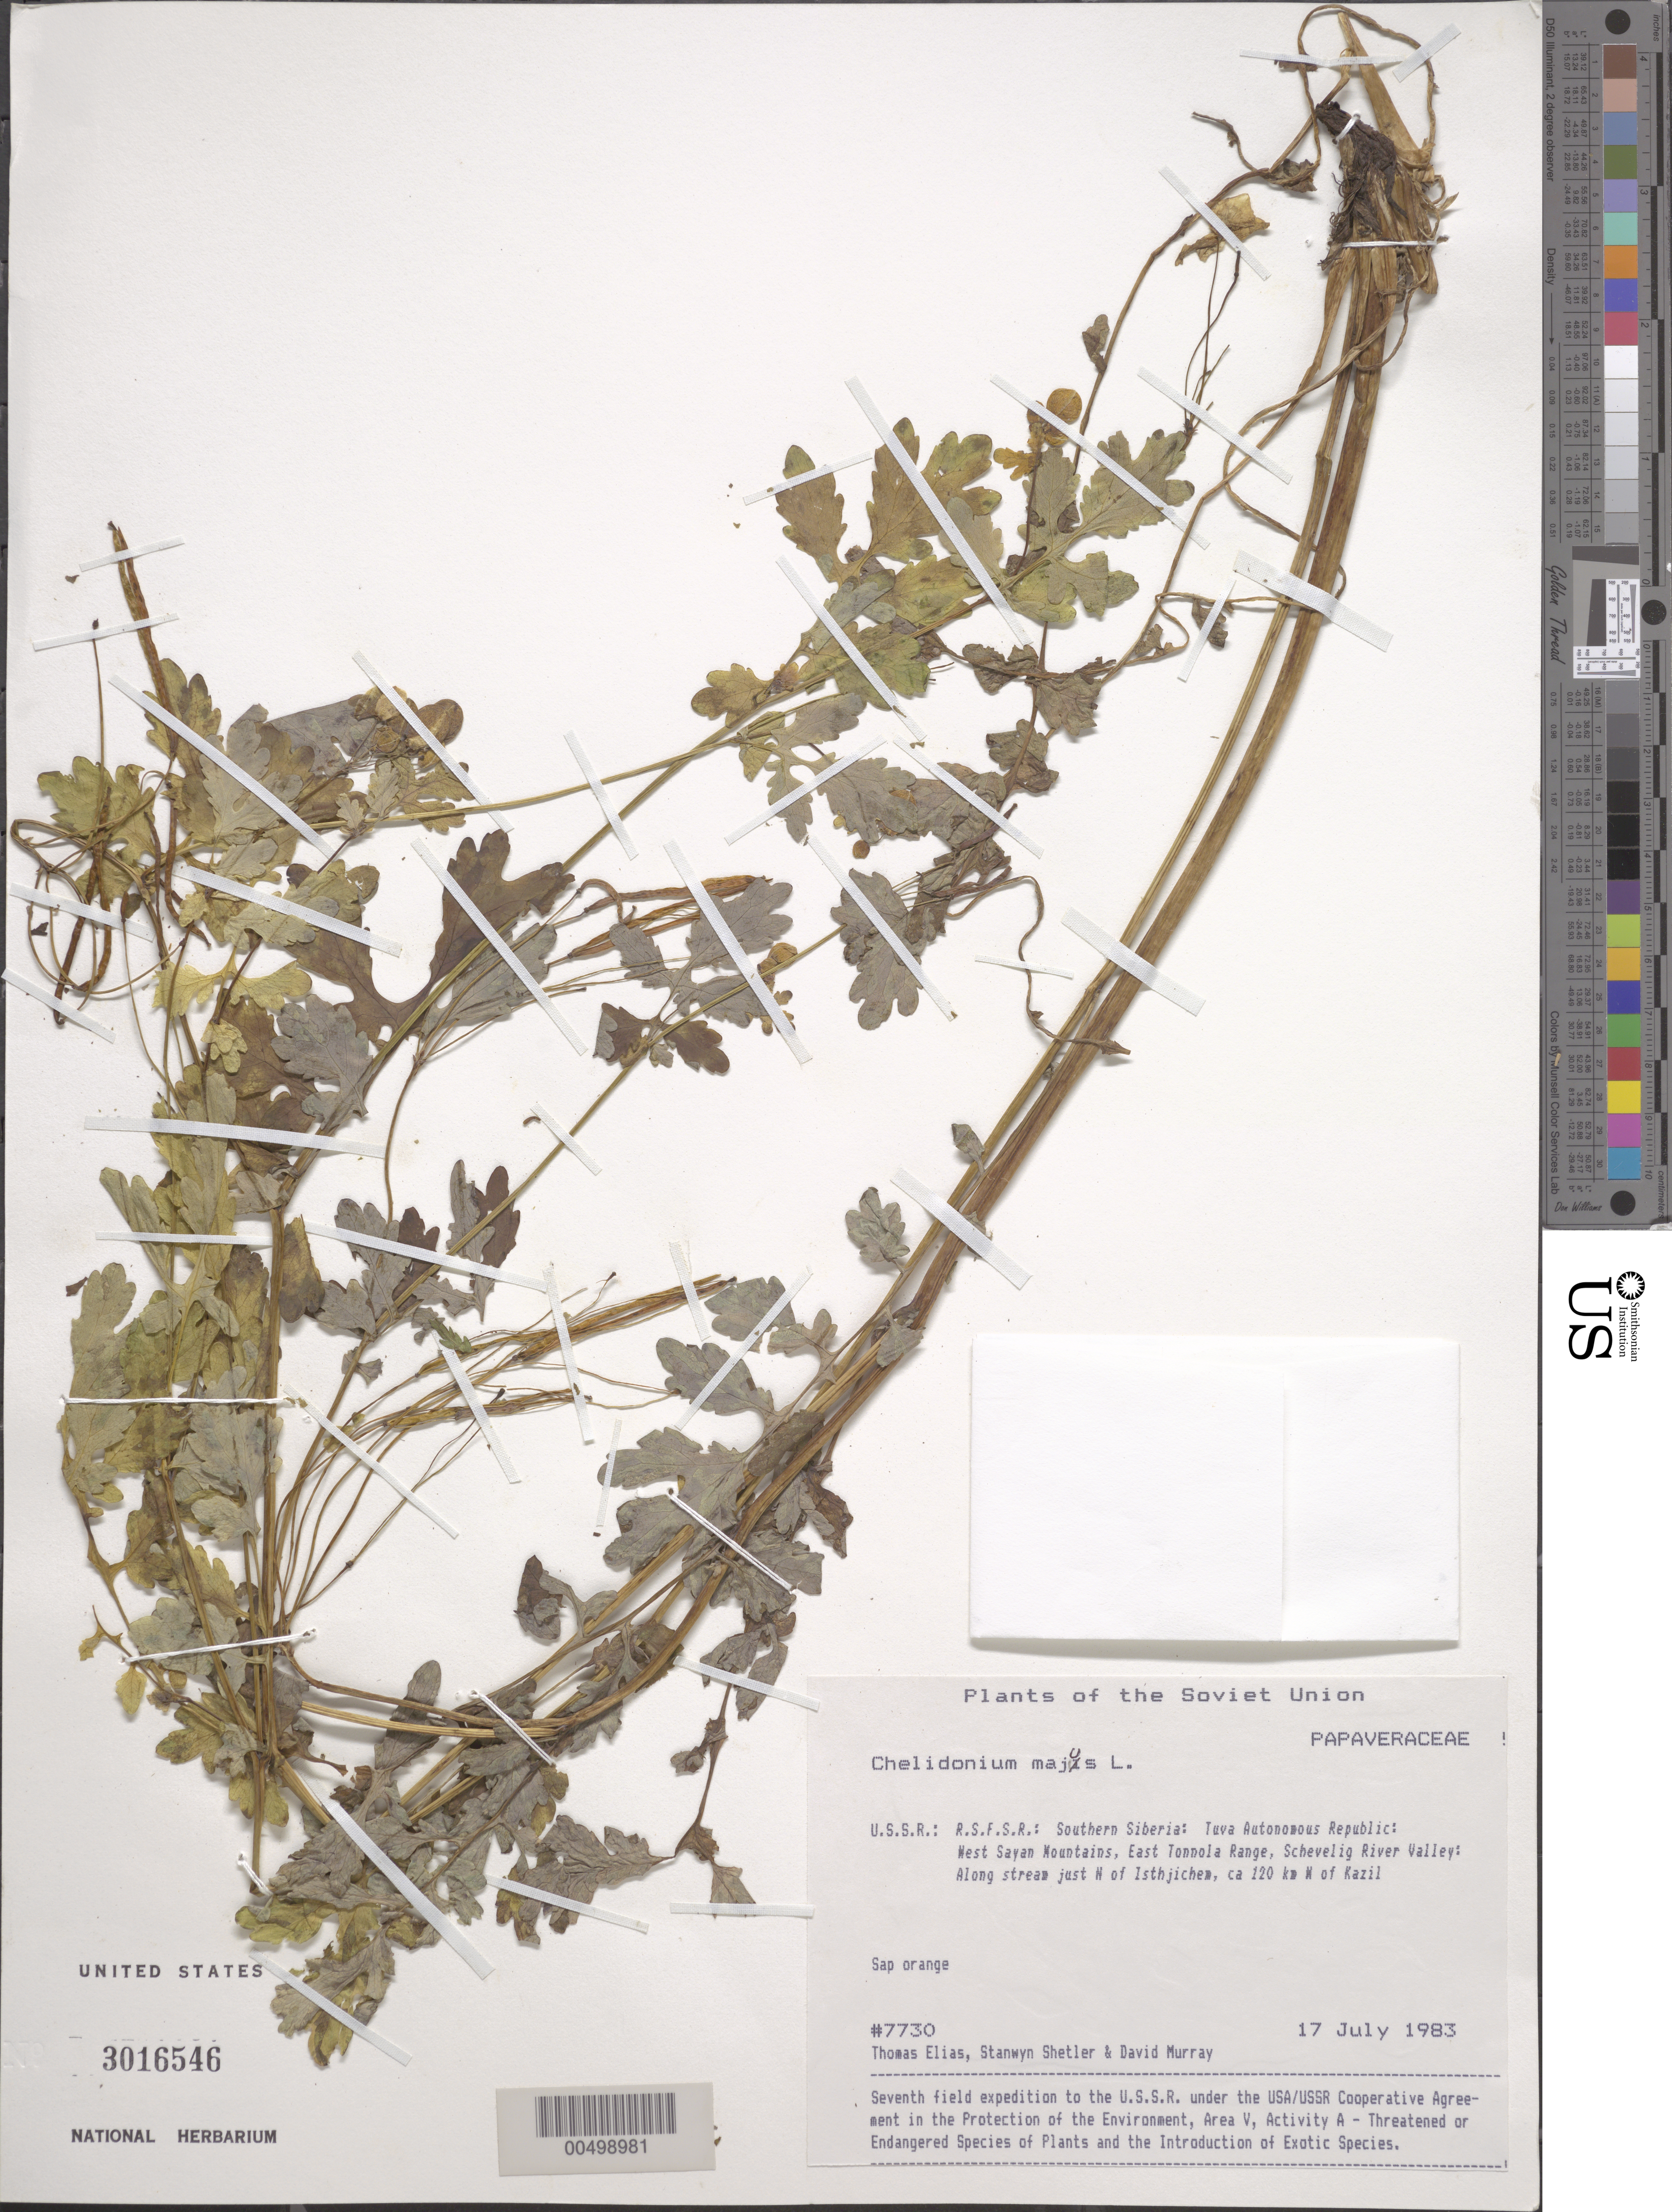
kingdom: Plantae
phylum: Tracheophyta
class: Magnoliopsida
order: Ranunculales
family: Papaveraceae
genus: Chelidonium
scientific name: Chelidonium majus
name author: L.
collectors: T. Elias, S. Shetler & D. F. Murray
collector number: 7730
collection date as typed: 17 Jul 1983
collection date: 1983-07-17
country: Russian Federation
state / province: Tuva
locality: West Sayan Mountains, E Tonnola [Tannu-Ola] Range, Schevelig River Valley, just N of Isthjichem [Ishti-Khem], *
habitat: along stream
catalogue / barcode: US 3016546